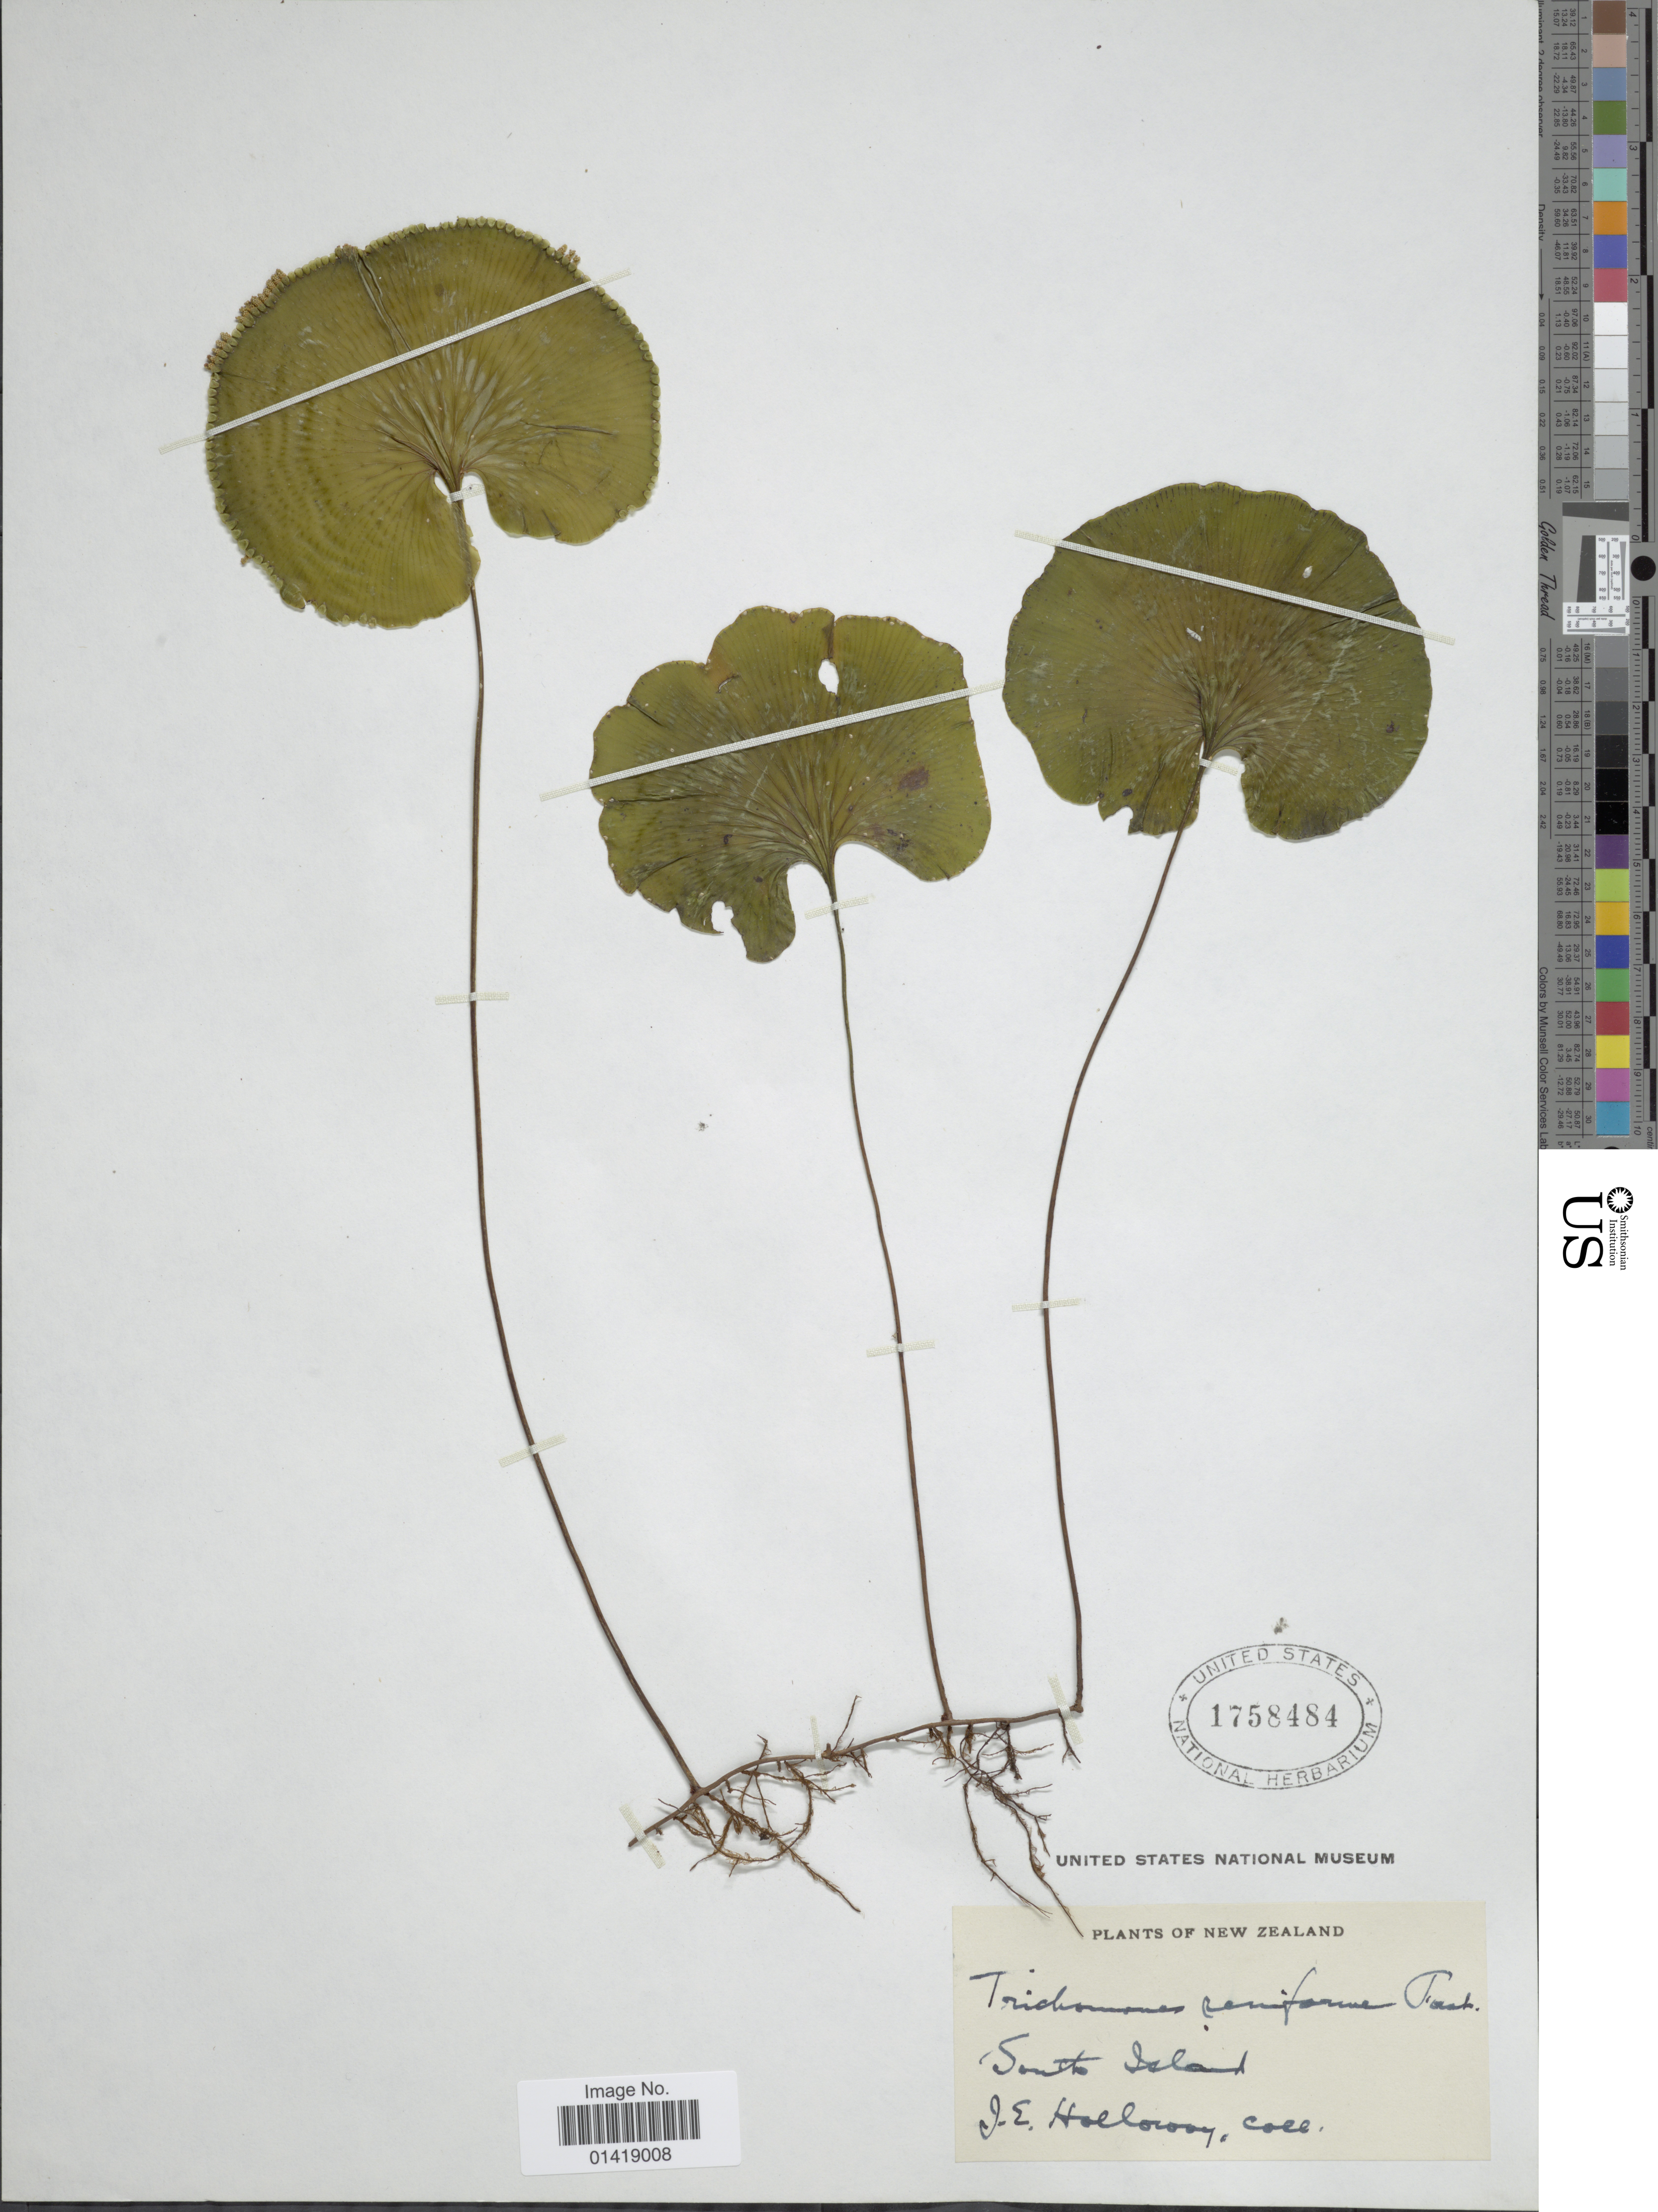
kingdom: Plantae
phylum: Tracheophyta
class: Polypodiopsida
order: Hymenophyllales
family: Hymenophyllaceae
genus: Hymenophyllum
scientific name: Hymenophyllum nephrophyllum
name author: Ebihara & K. Iwats.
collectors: J. Holloway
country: New Zealand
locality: South Island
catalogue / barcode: US 1758484